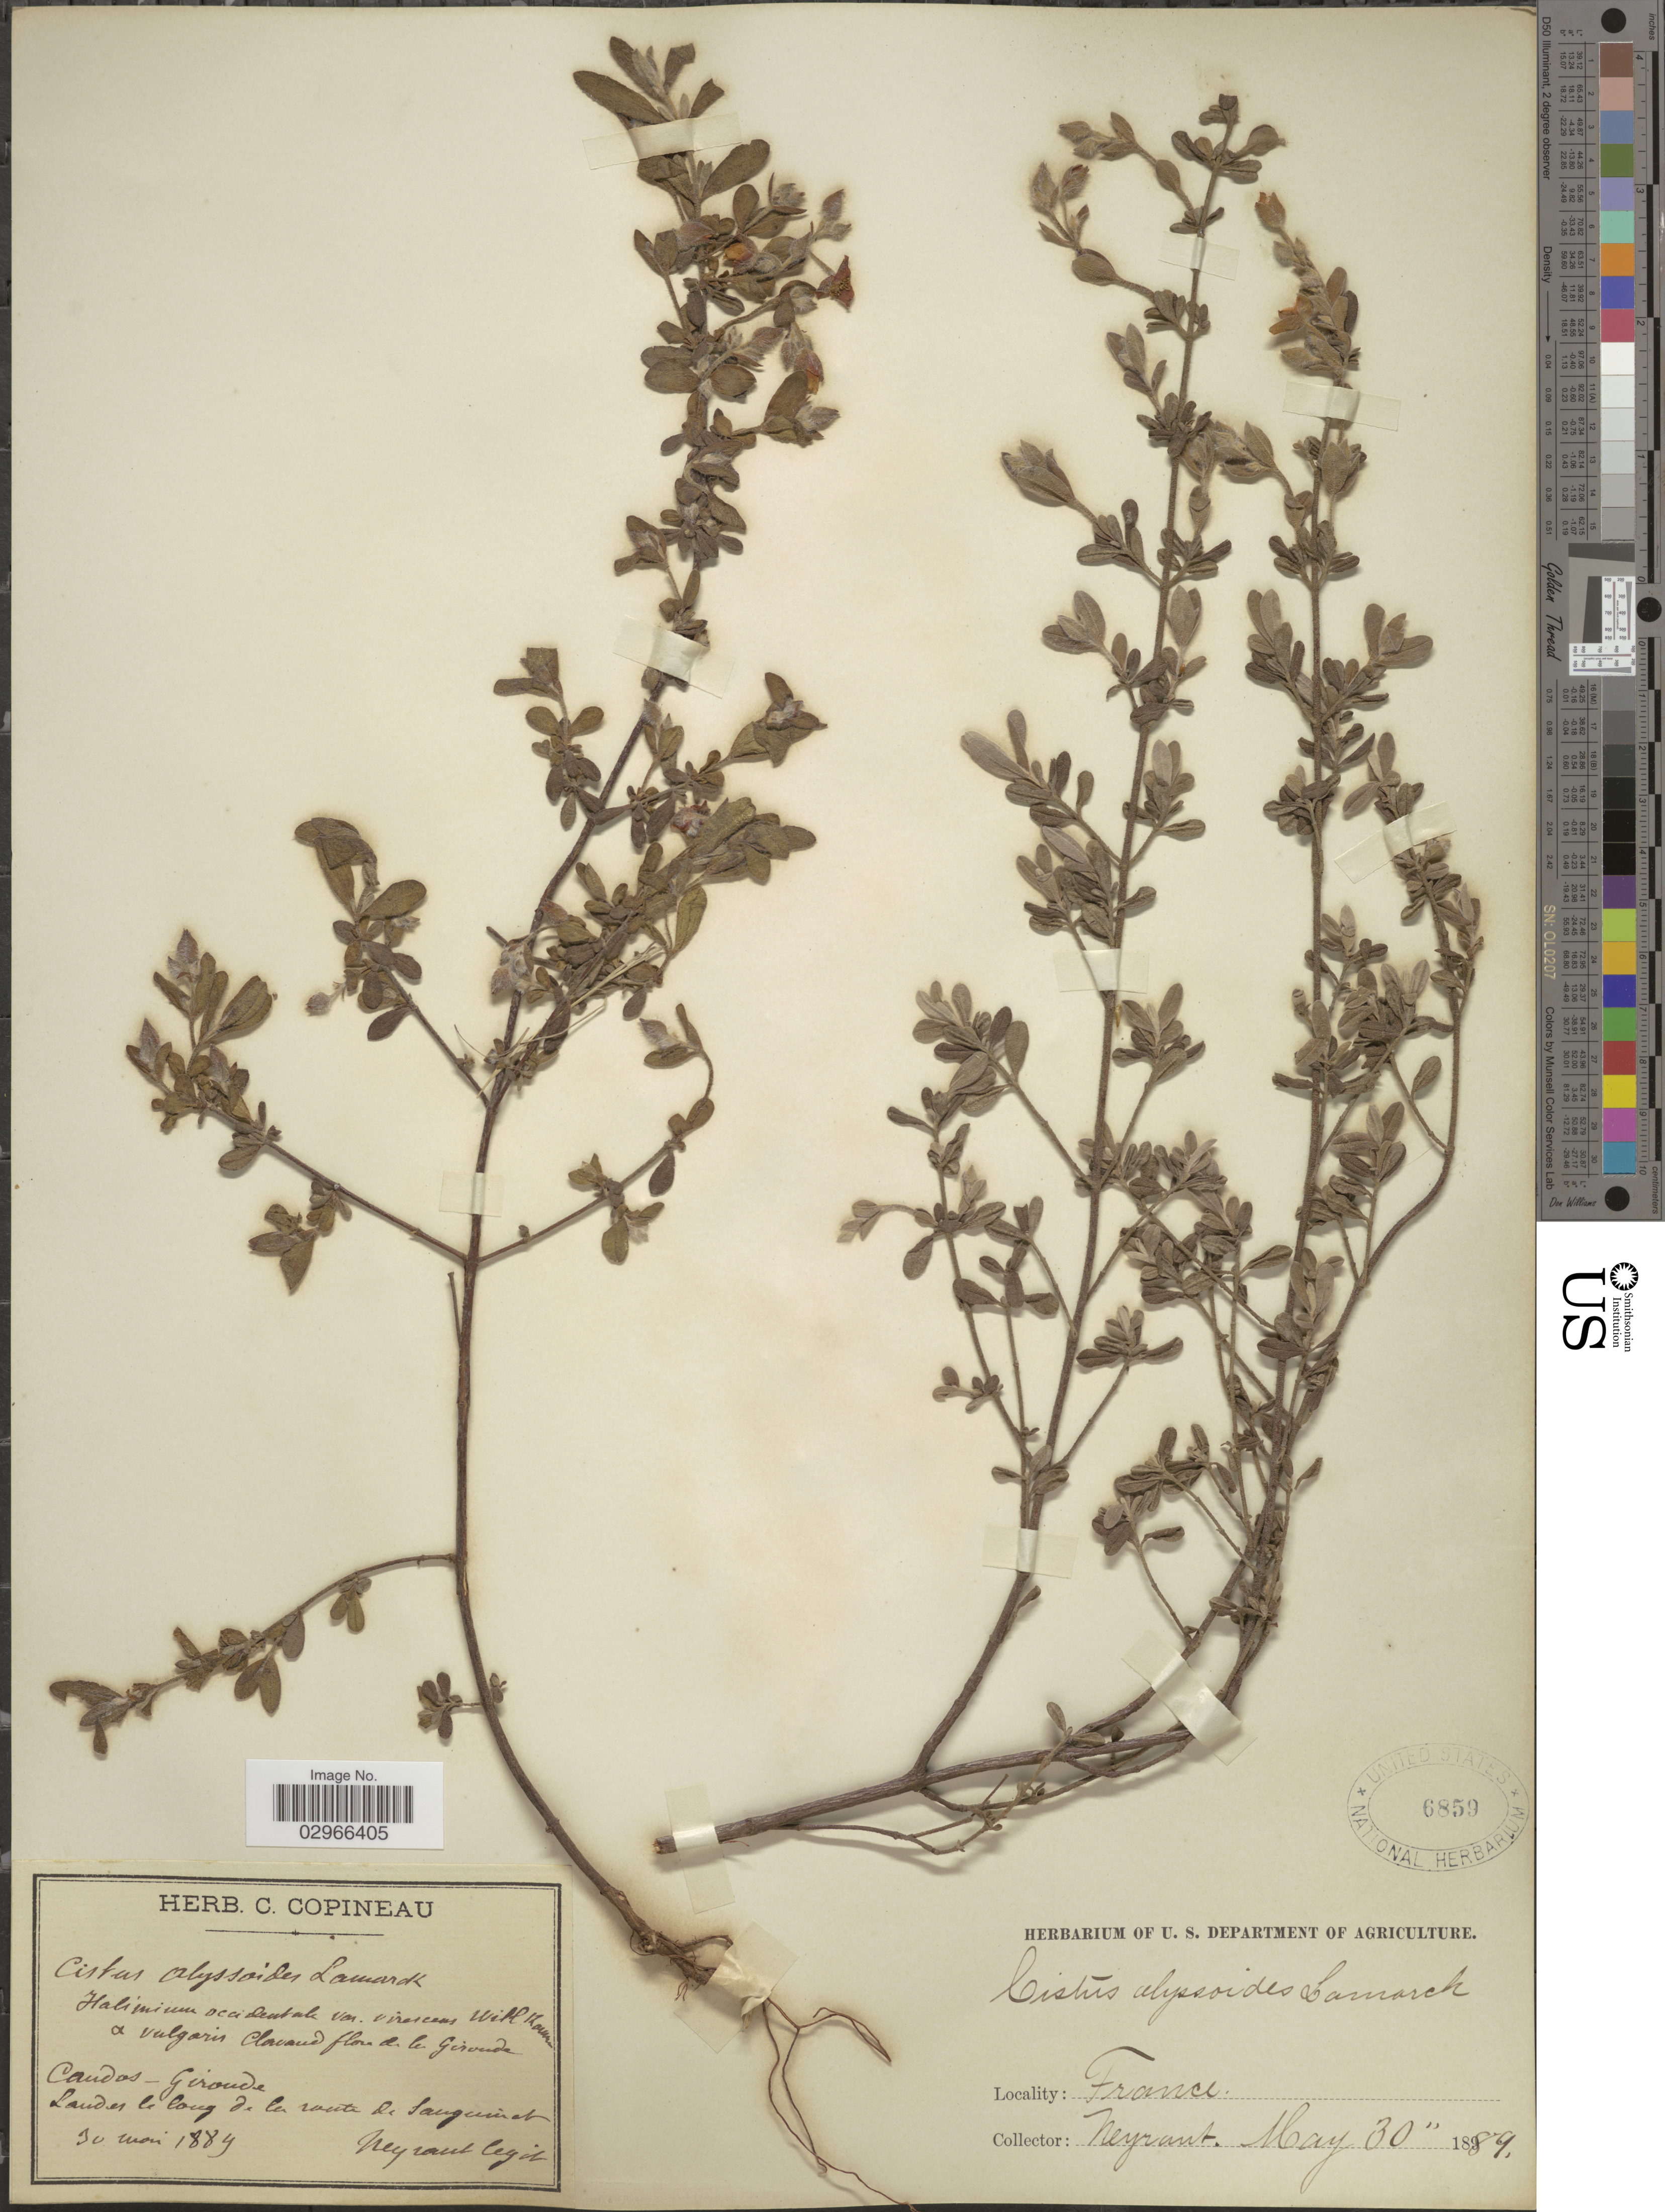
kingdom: Plantae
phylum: Tracheophyta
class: Magnoliopsida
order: Malvales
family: Cistaceae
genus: Halimium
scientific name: Halimium alyssoides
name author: (Lam.) K. Koch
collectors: Neyraut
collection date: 1889-05-30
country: France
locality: Caudos - Gironde. Landes le long de la route de Sanguinet.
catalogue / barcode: US 6859